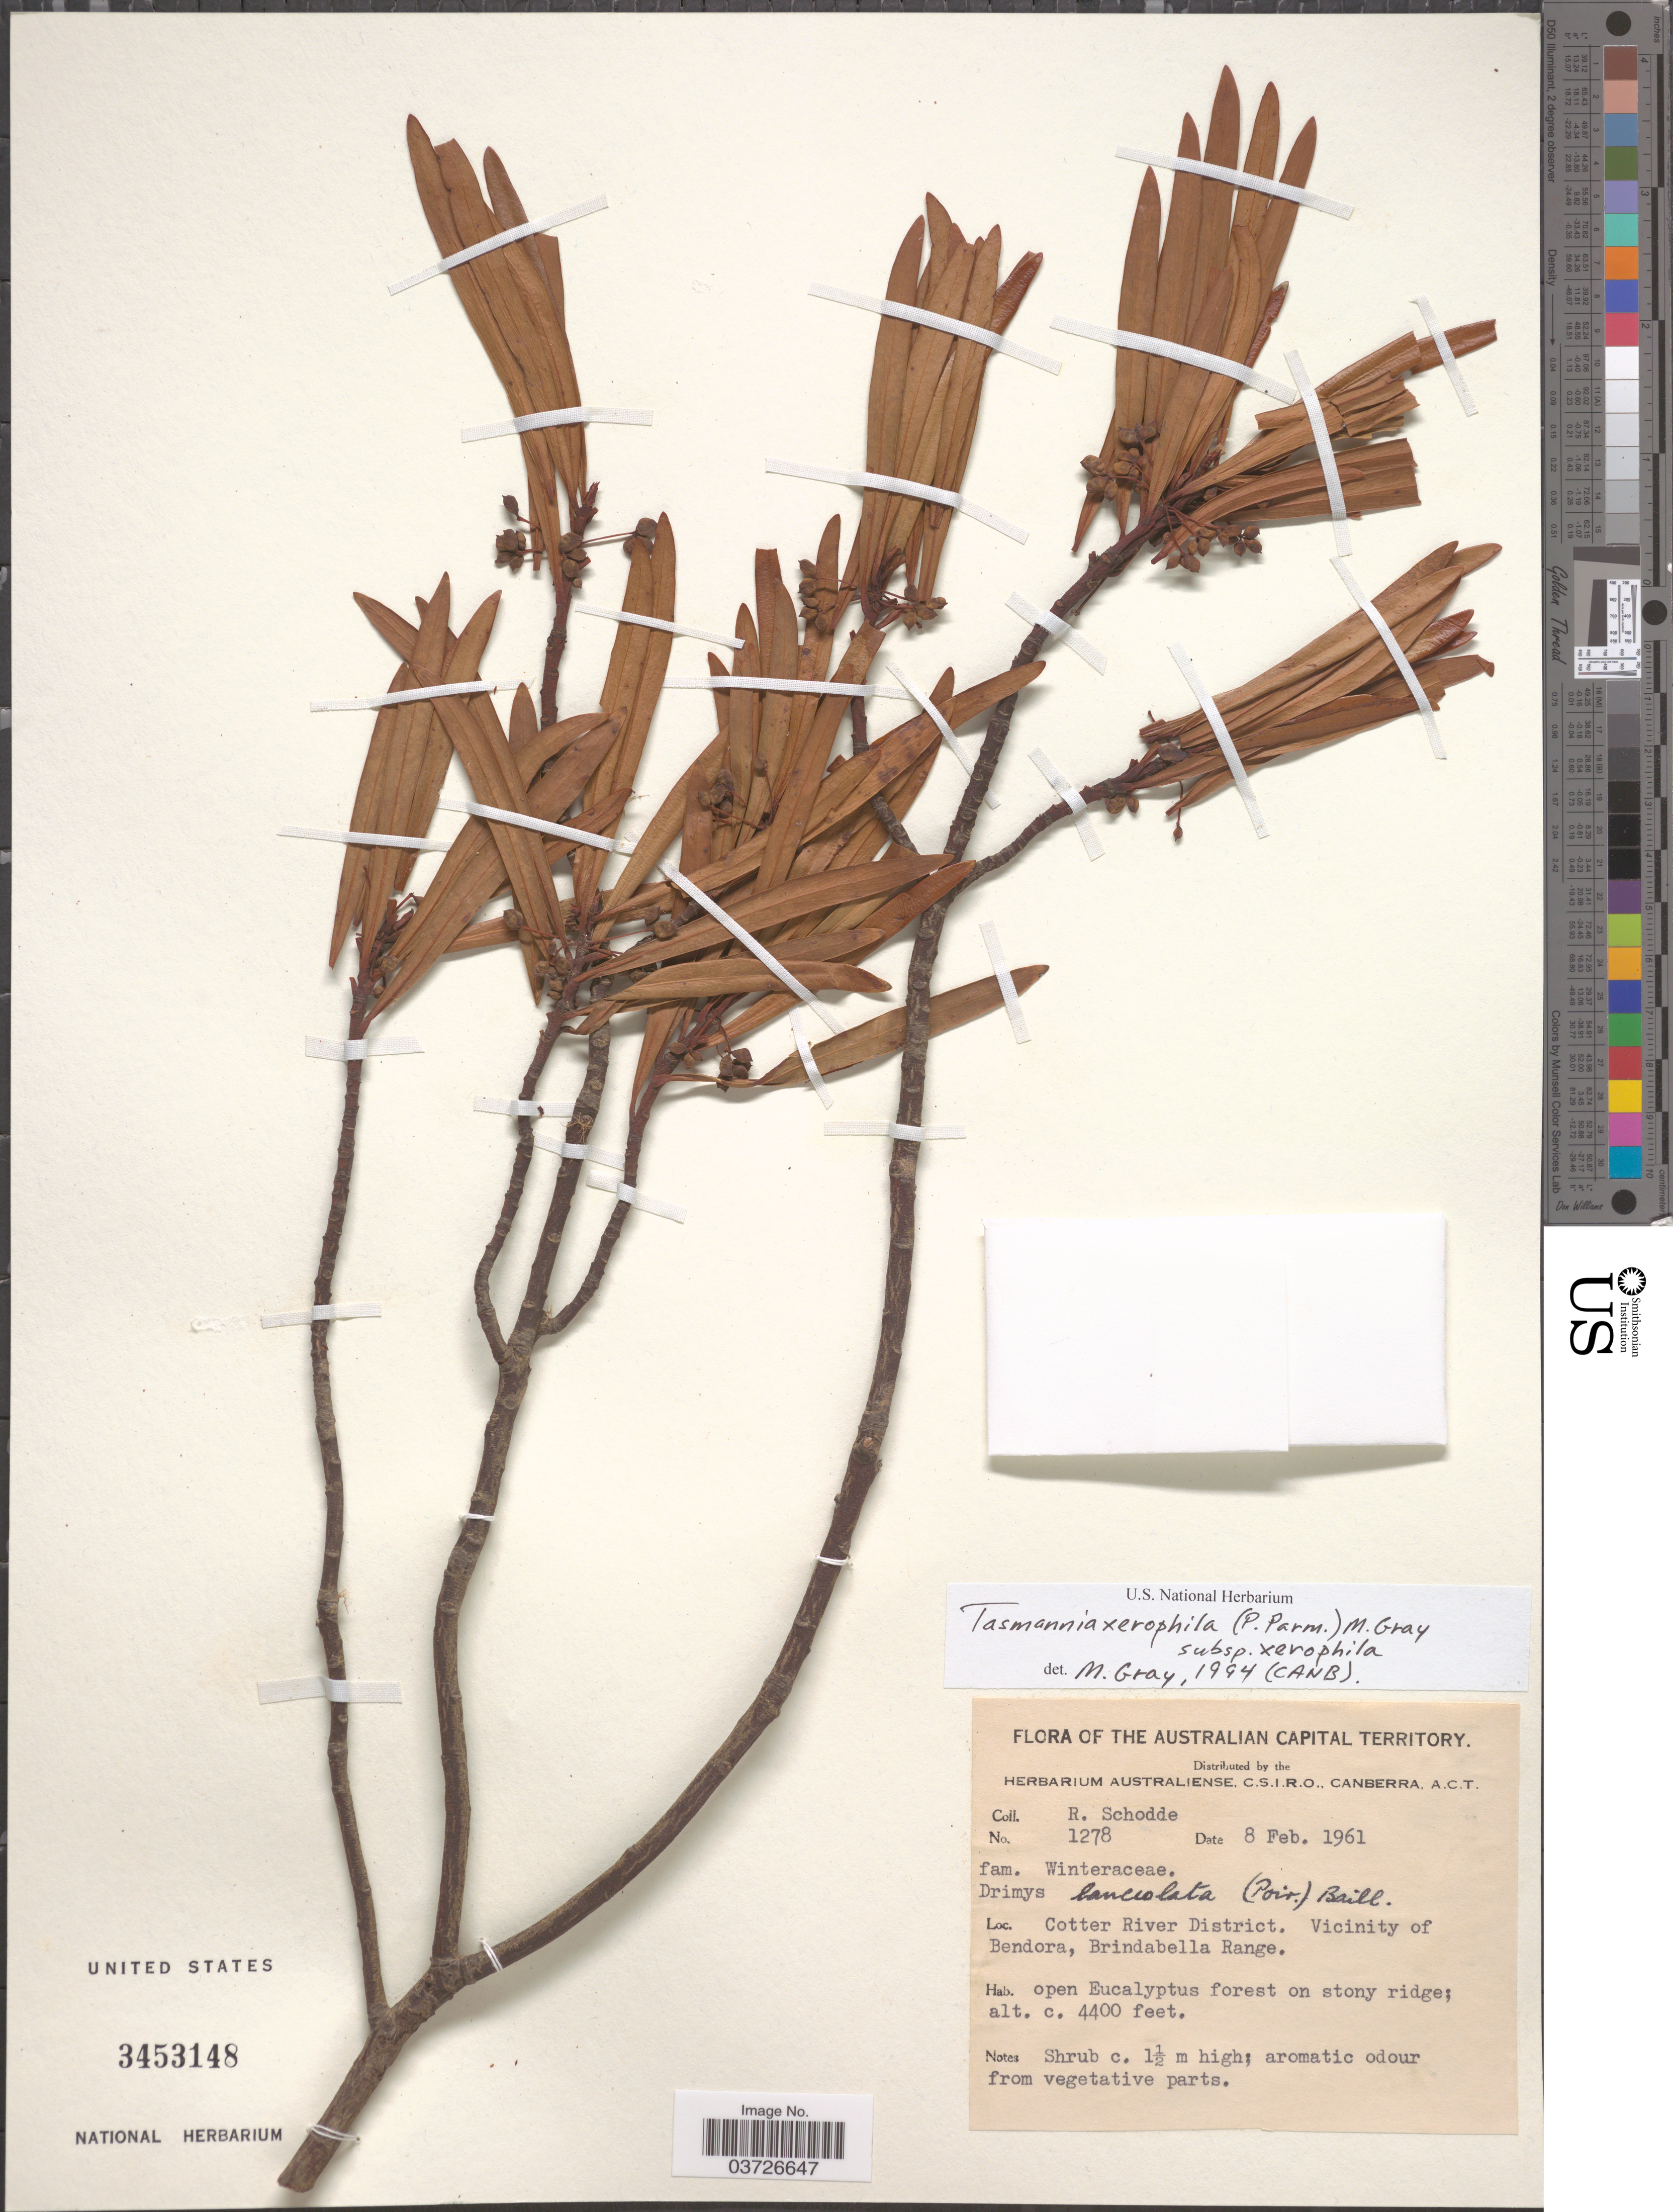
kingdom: Plantae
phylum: Tracheophyta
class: Magnoliopsida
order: Canellales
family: Winteraceae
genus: Tasmannia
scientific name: Tasmannia xerophila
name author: (P. Parm.) M. Gray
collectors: R. Schodde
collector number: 1278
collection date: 1961-02-08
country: Australia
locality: Capital Territory. Cotter River District. Vicinity of Bendora, Brindabella Range.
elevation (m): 1341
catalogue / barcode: US 3453148